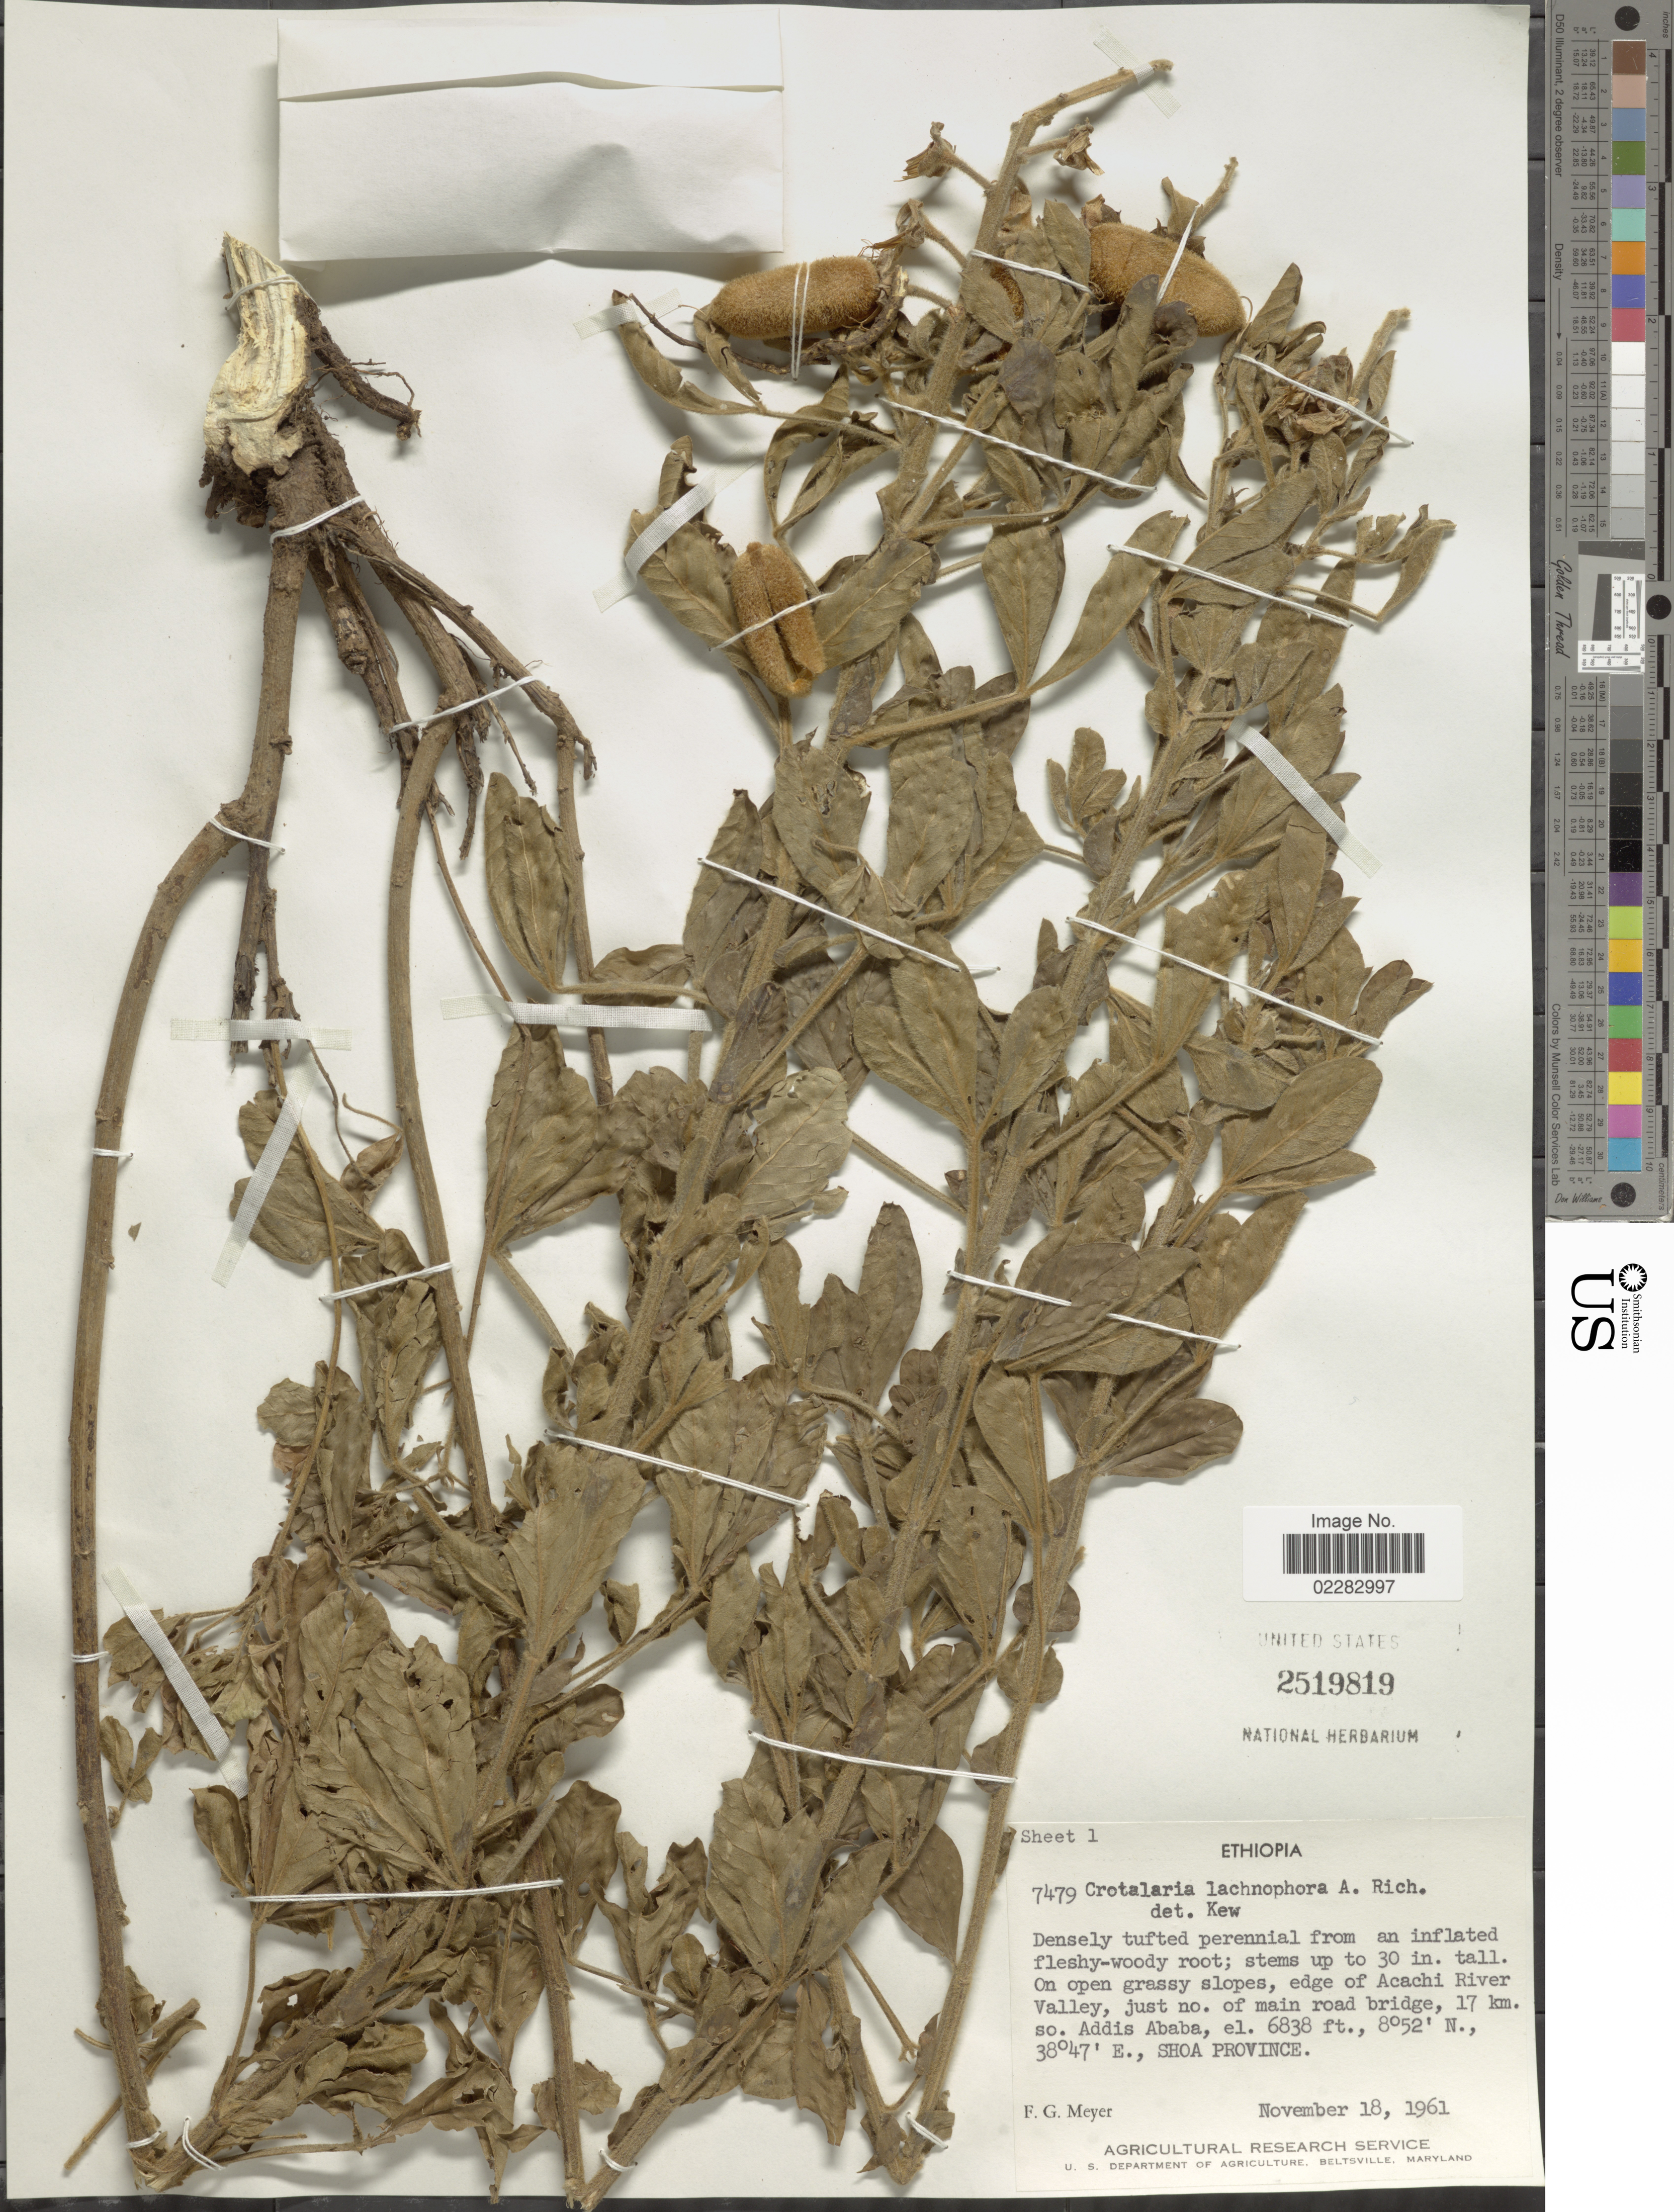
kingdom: Plantae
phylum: Tracheophyta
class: Magnoliopsida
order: Fabales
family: Fabaceae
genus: Crotalaria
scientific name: Crotalaria lachnophora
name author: A. Rich.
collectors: F. G. Meyer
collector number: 7479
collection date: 1961-11-18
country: Ethiopia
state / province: Addis Ababa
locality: On open grassy slopes, edge of Acachi River Valley, just no. of main road bridge, 17 km. so.Addis Ababa, Shoa Province.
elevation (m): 2084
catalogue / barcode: US 2519819